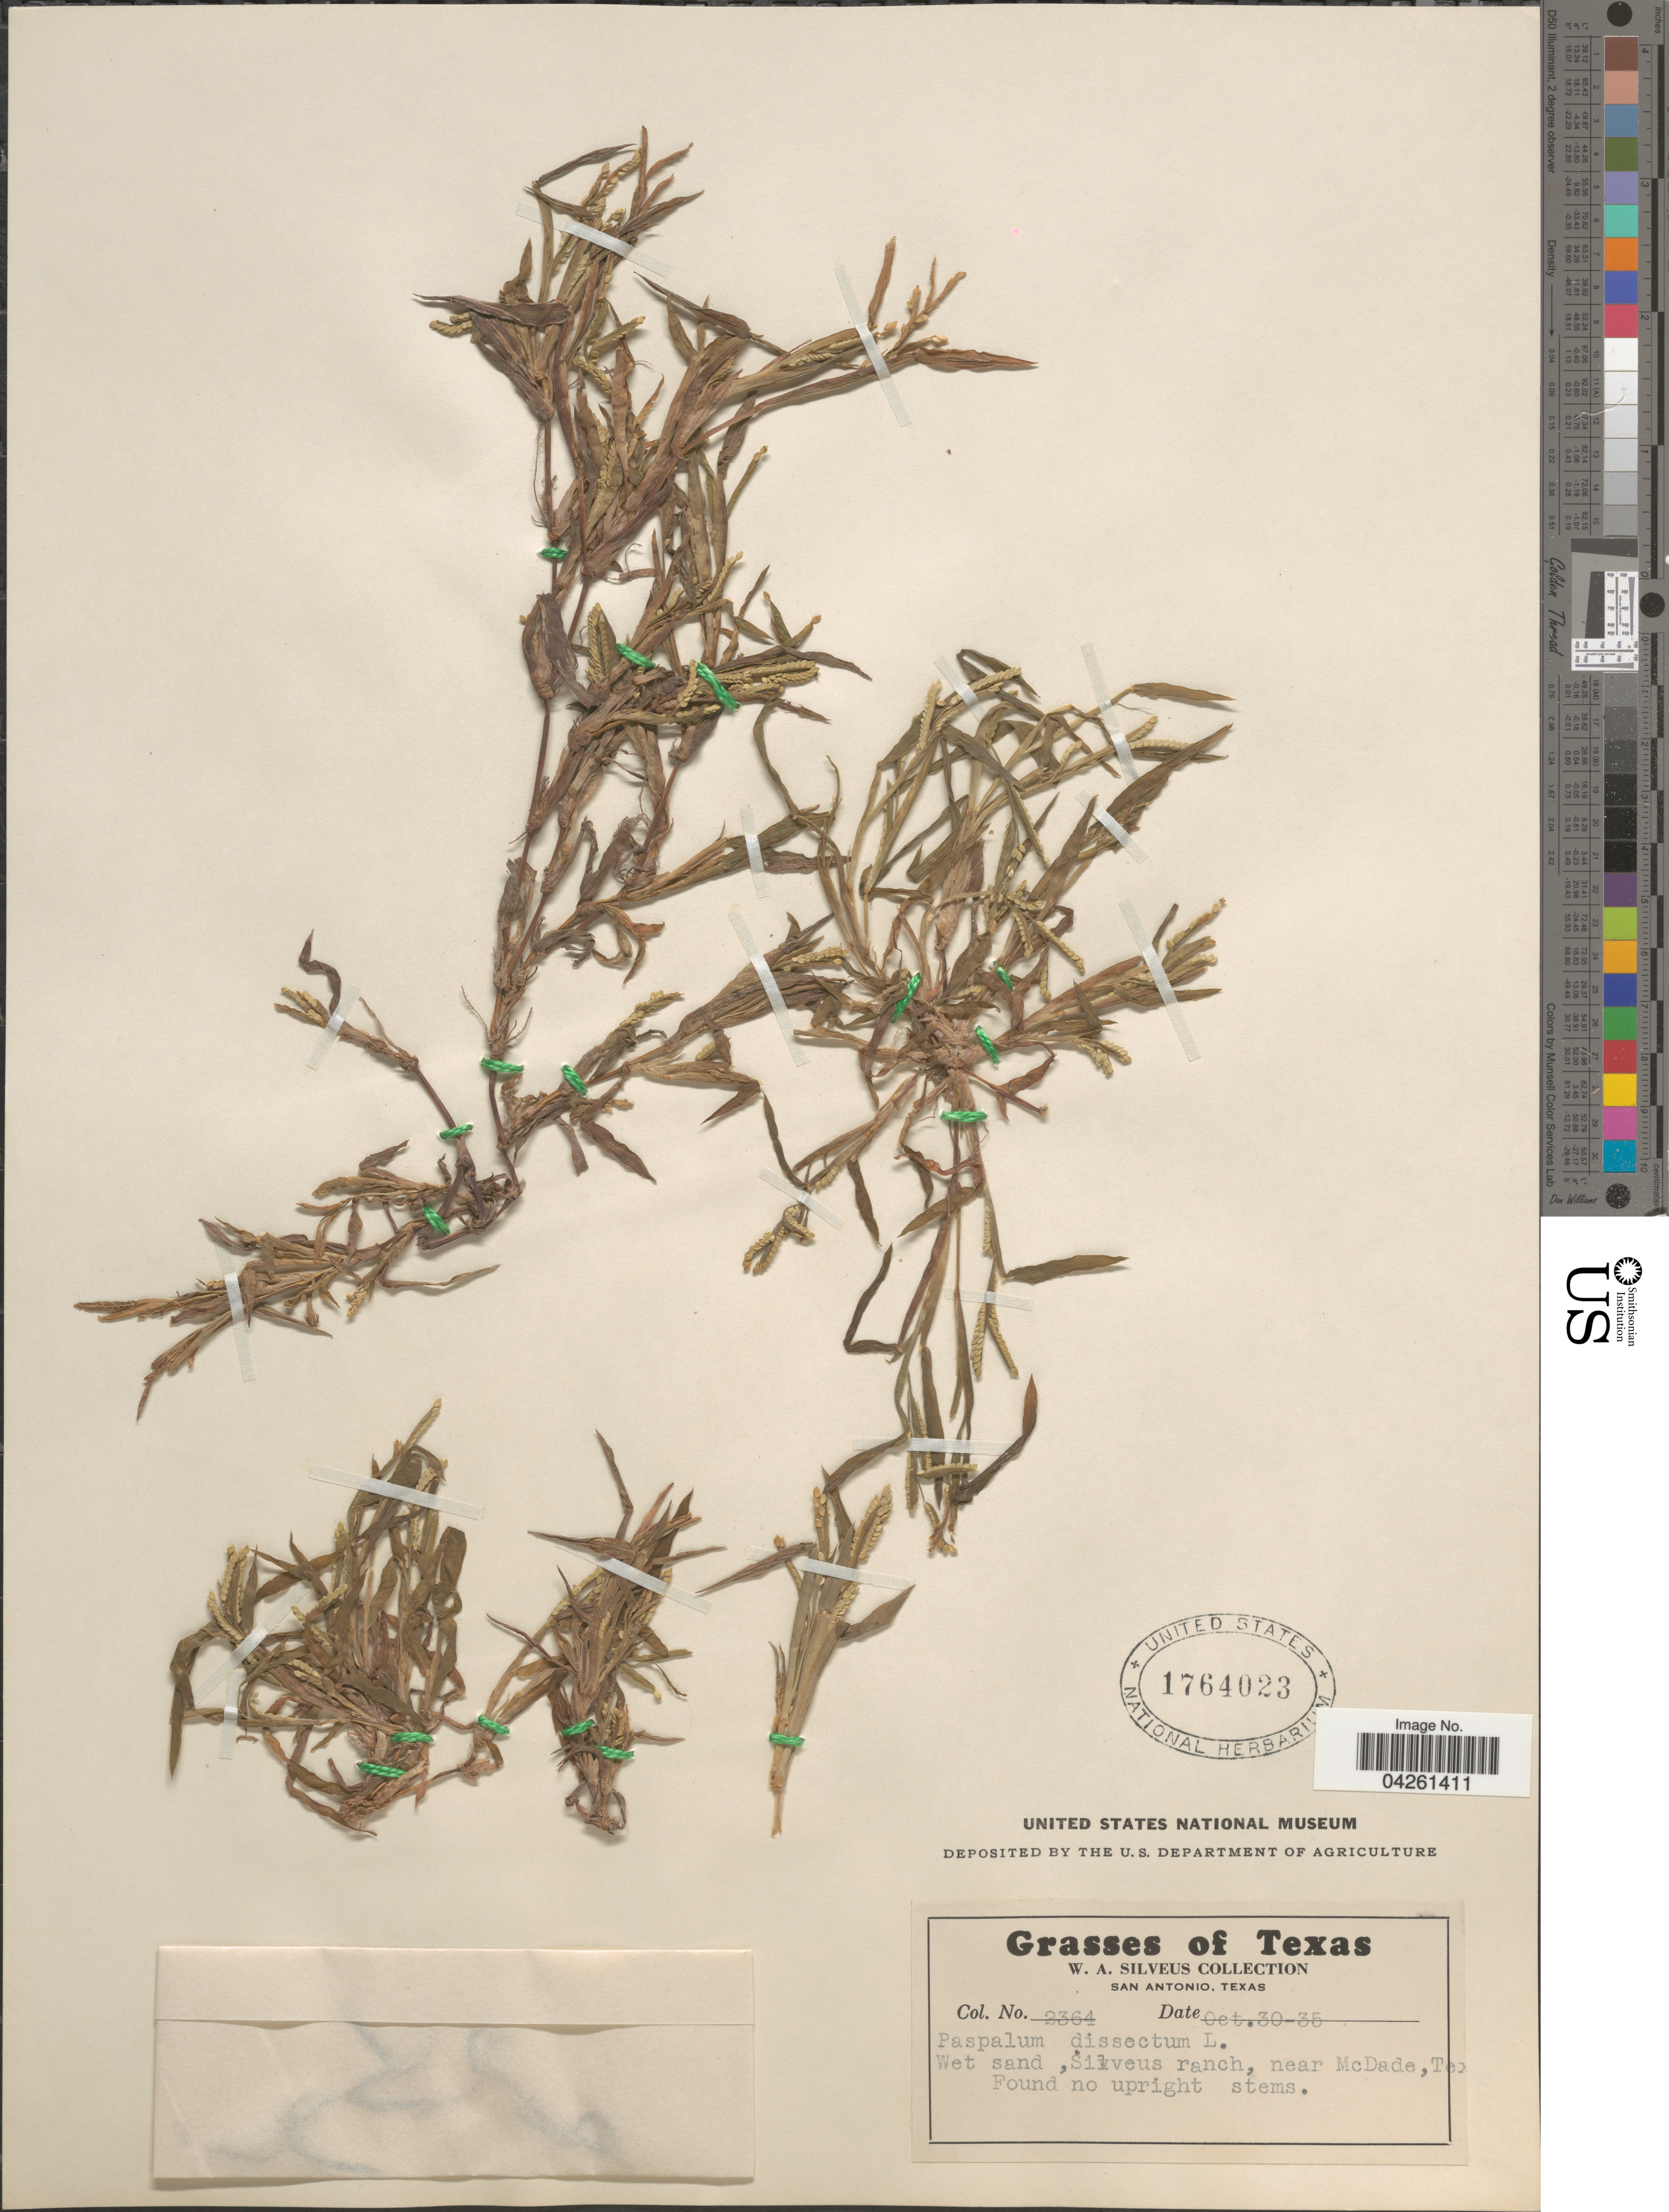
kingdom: Plantae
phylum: Tracheophyta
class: Liliopsida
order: Poales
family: Poaceae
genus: Paspalum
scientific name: Paspalum dissectum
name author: (L.) L.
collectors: W. Silveus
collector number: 2364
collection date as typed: Transcribed d/m/y: 30/10/35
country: United States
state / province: Texas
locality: Wet sand, Silveus Ranch, near McDade.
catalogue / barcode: US 1764023